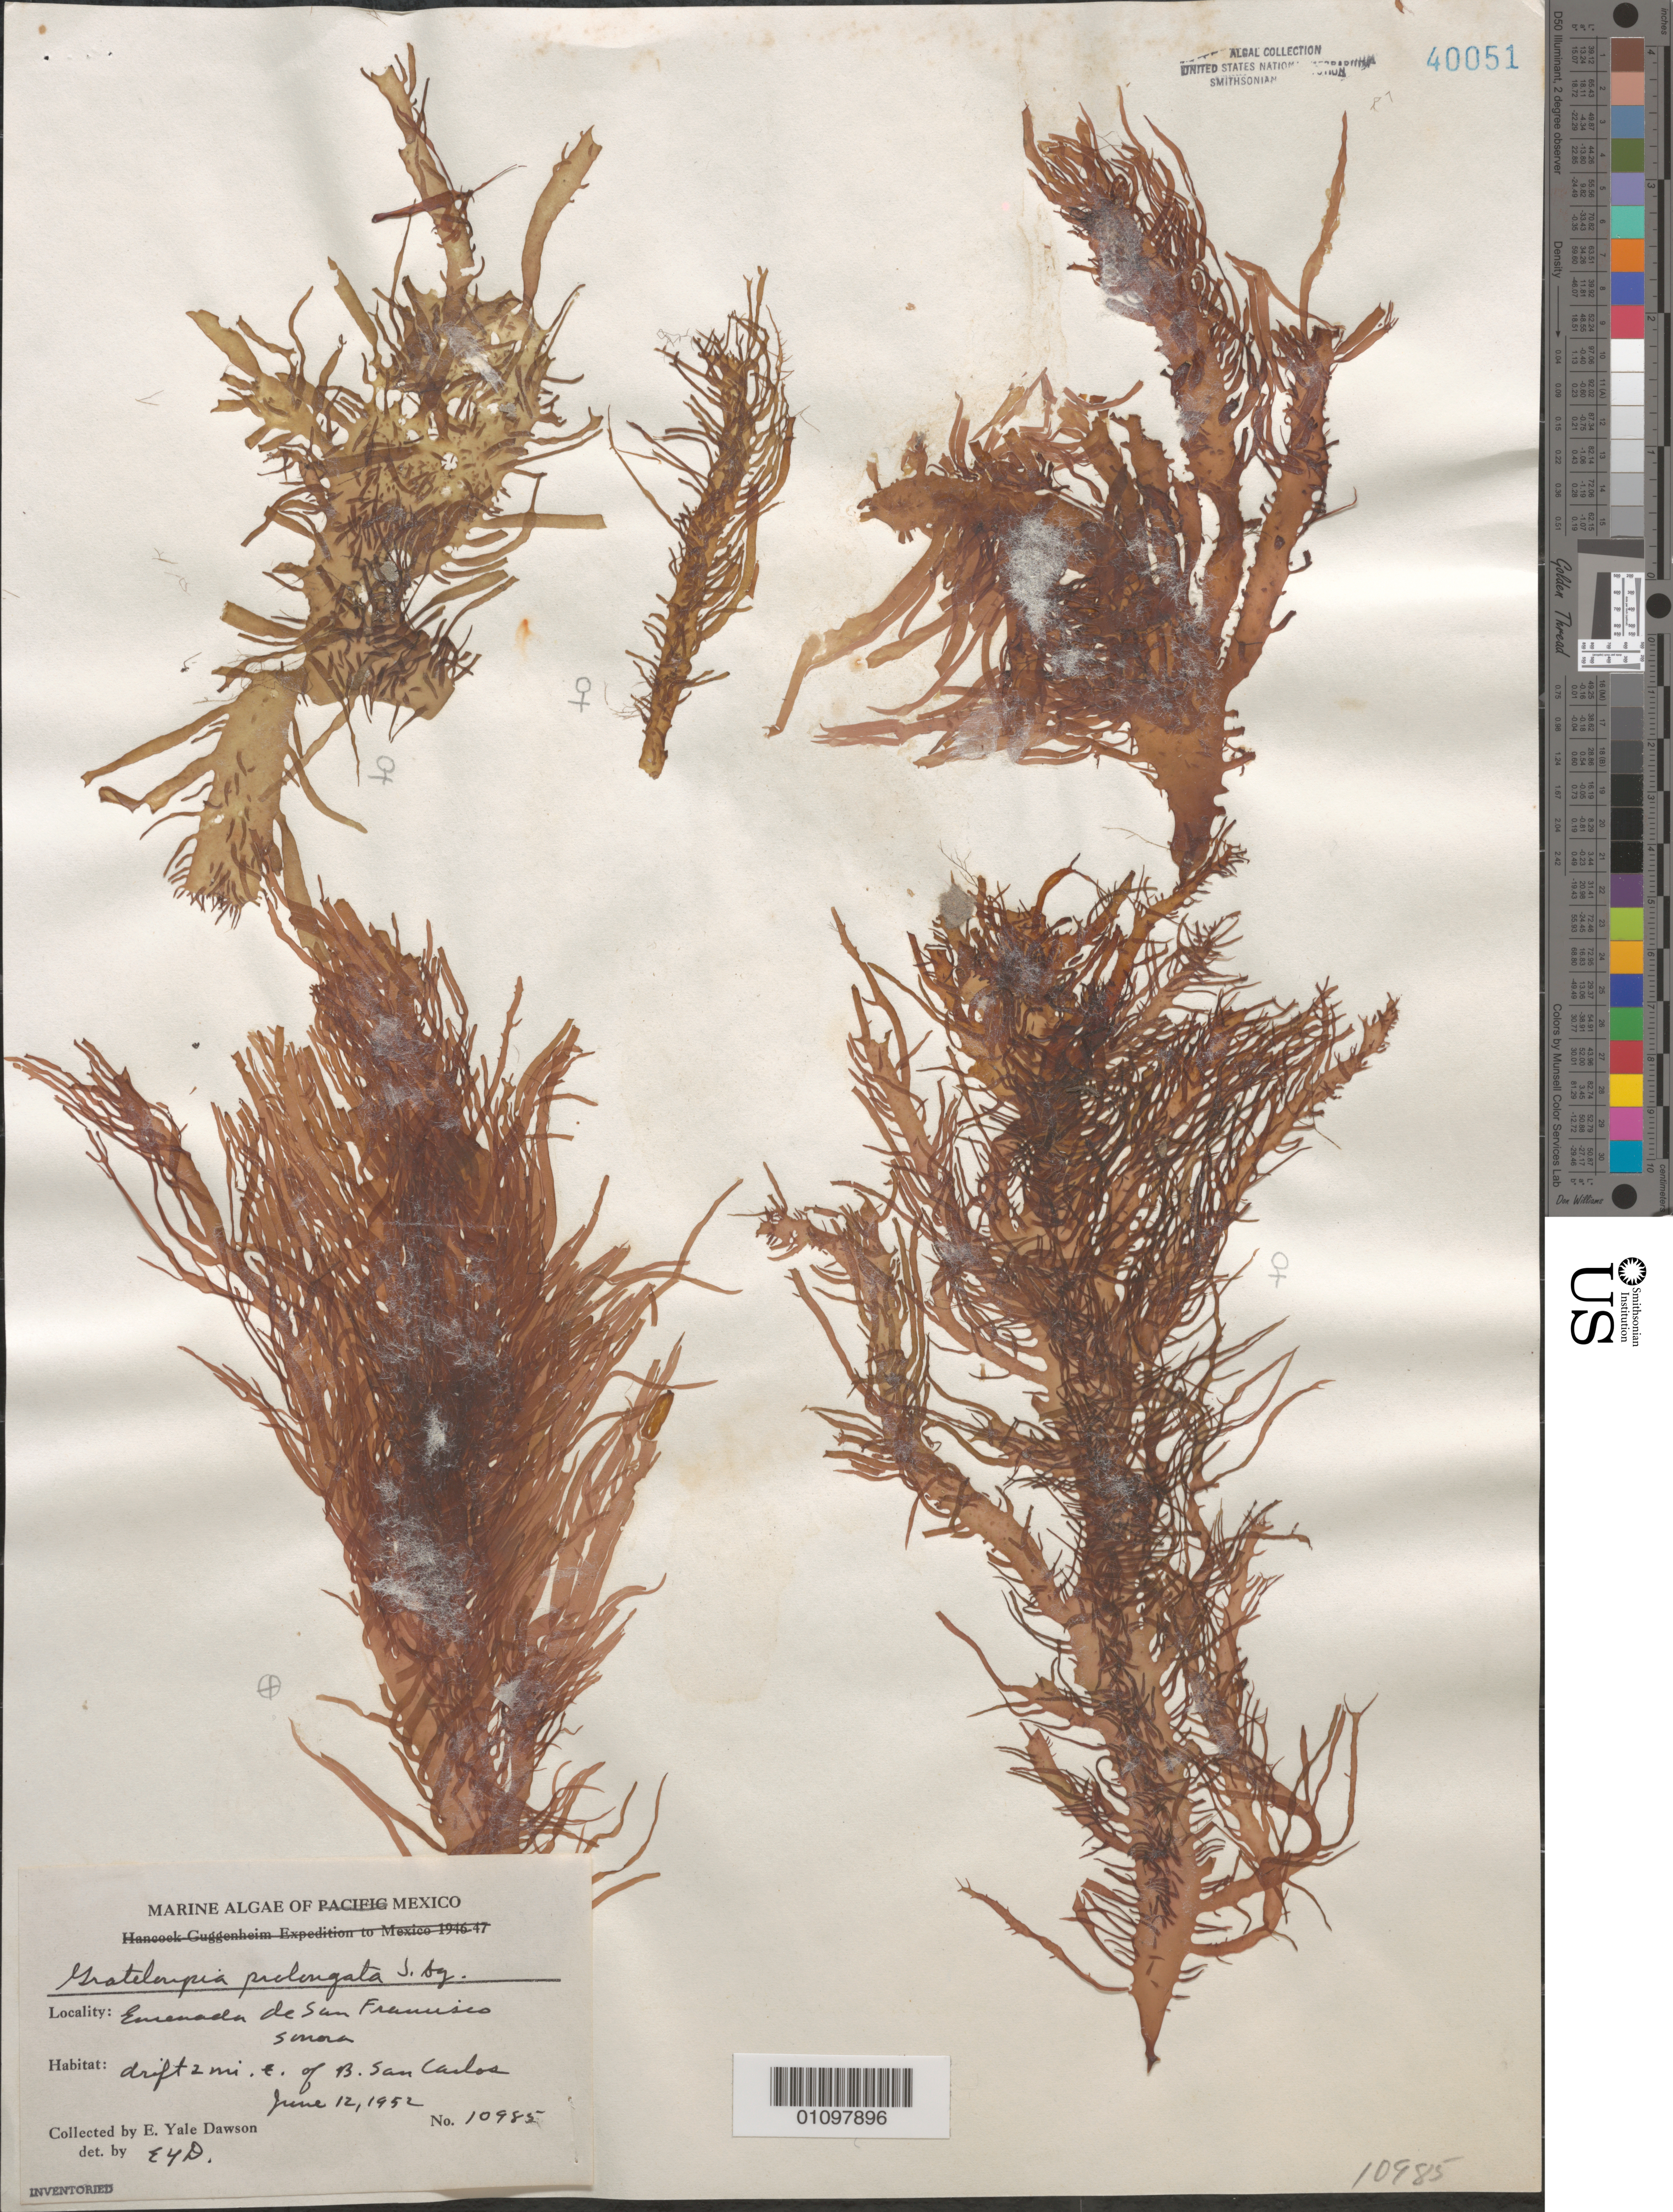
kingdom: Plantae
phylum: Rhodophyta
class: Florideophyceae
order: Halymeniales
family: Halymeniaceae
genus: Grateloupia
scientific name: Grateloupia prolongata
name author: J. Agardh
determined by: Dawson, E. Y.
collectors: E. Y. Dawson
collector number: EYD 10985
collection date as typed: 12 Jun 1952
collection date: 1952-06-12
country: Mexico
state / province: Sonora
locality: Ensenada de San Francisco, near Guaymas, drift 2 miles east of Bahia San Carlos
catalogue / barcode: US 40051